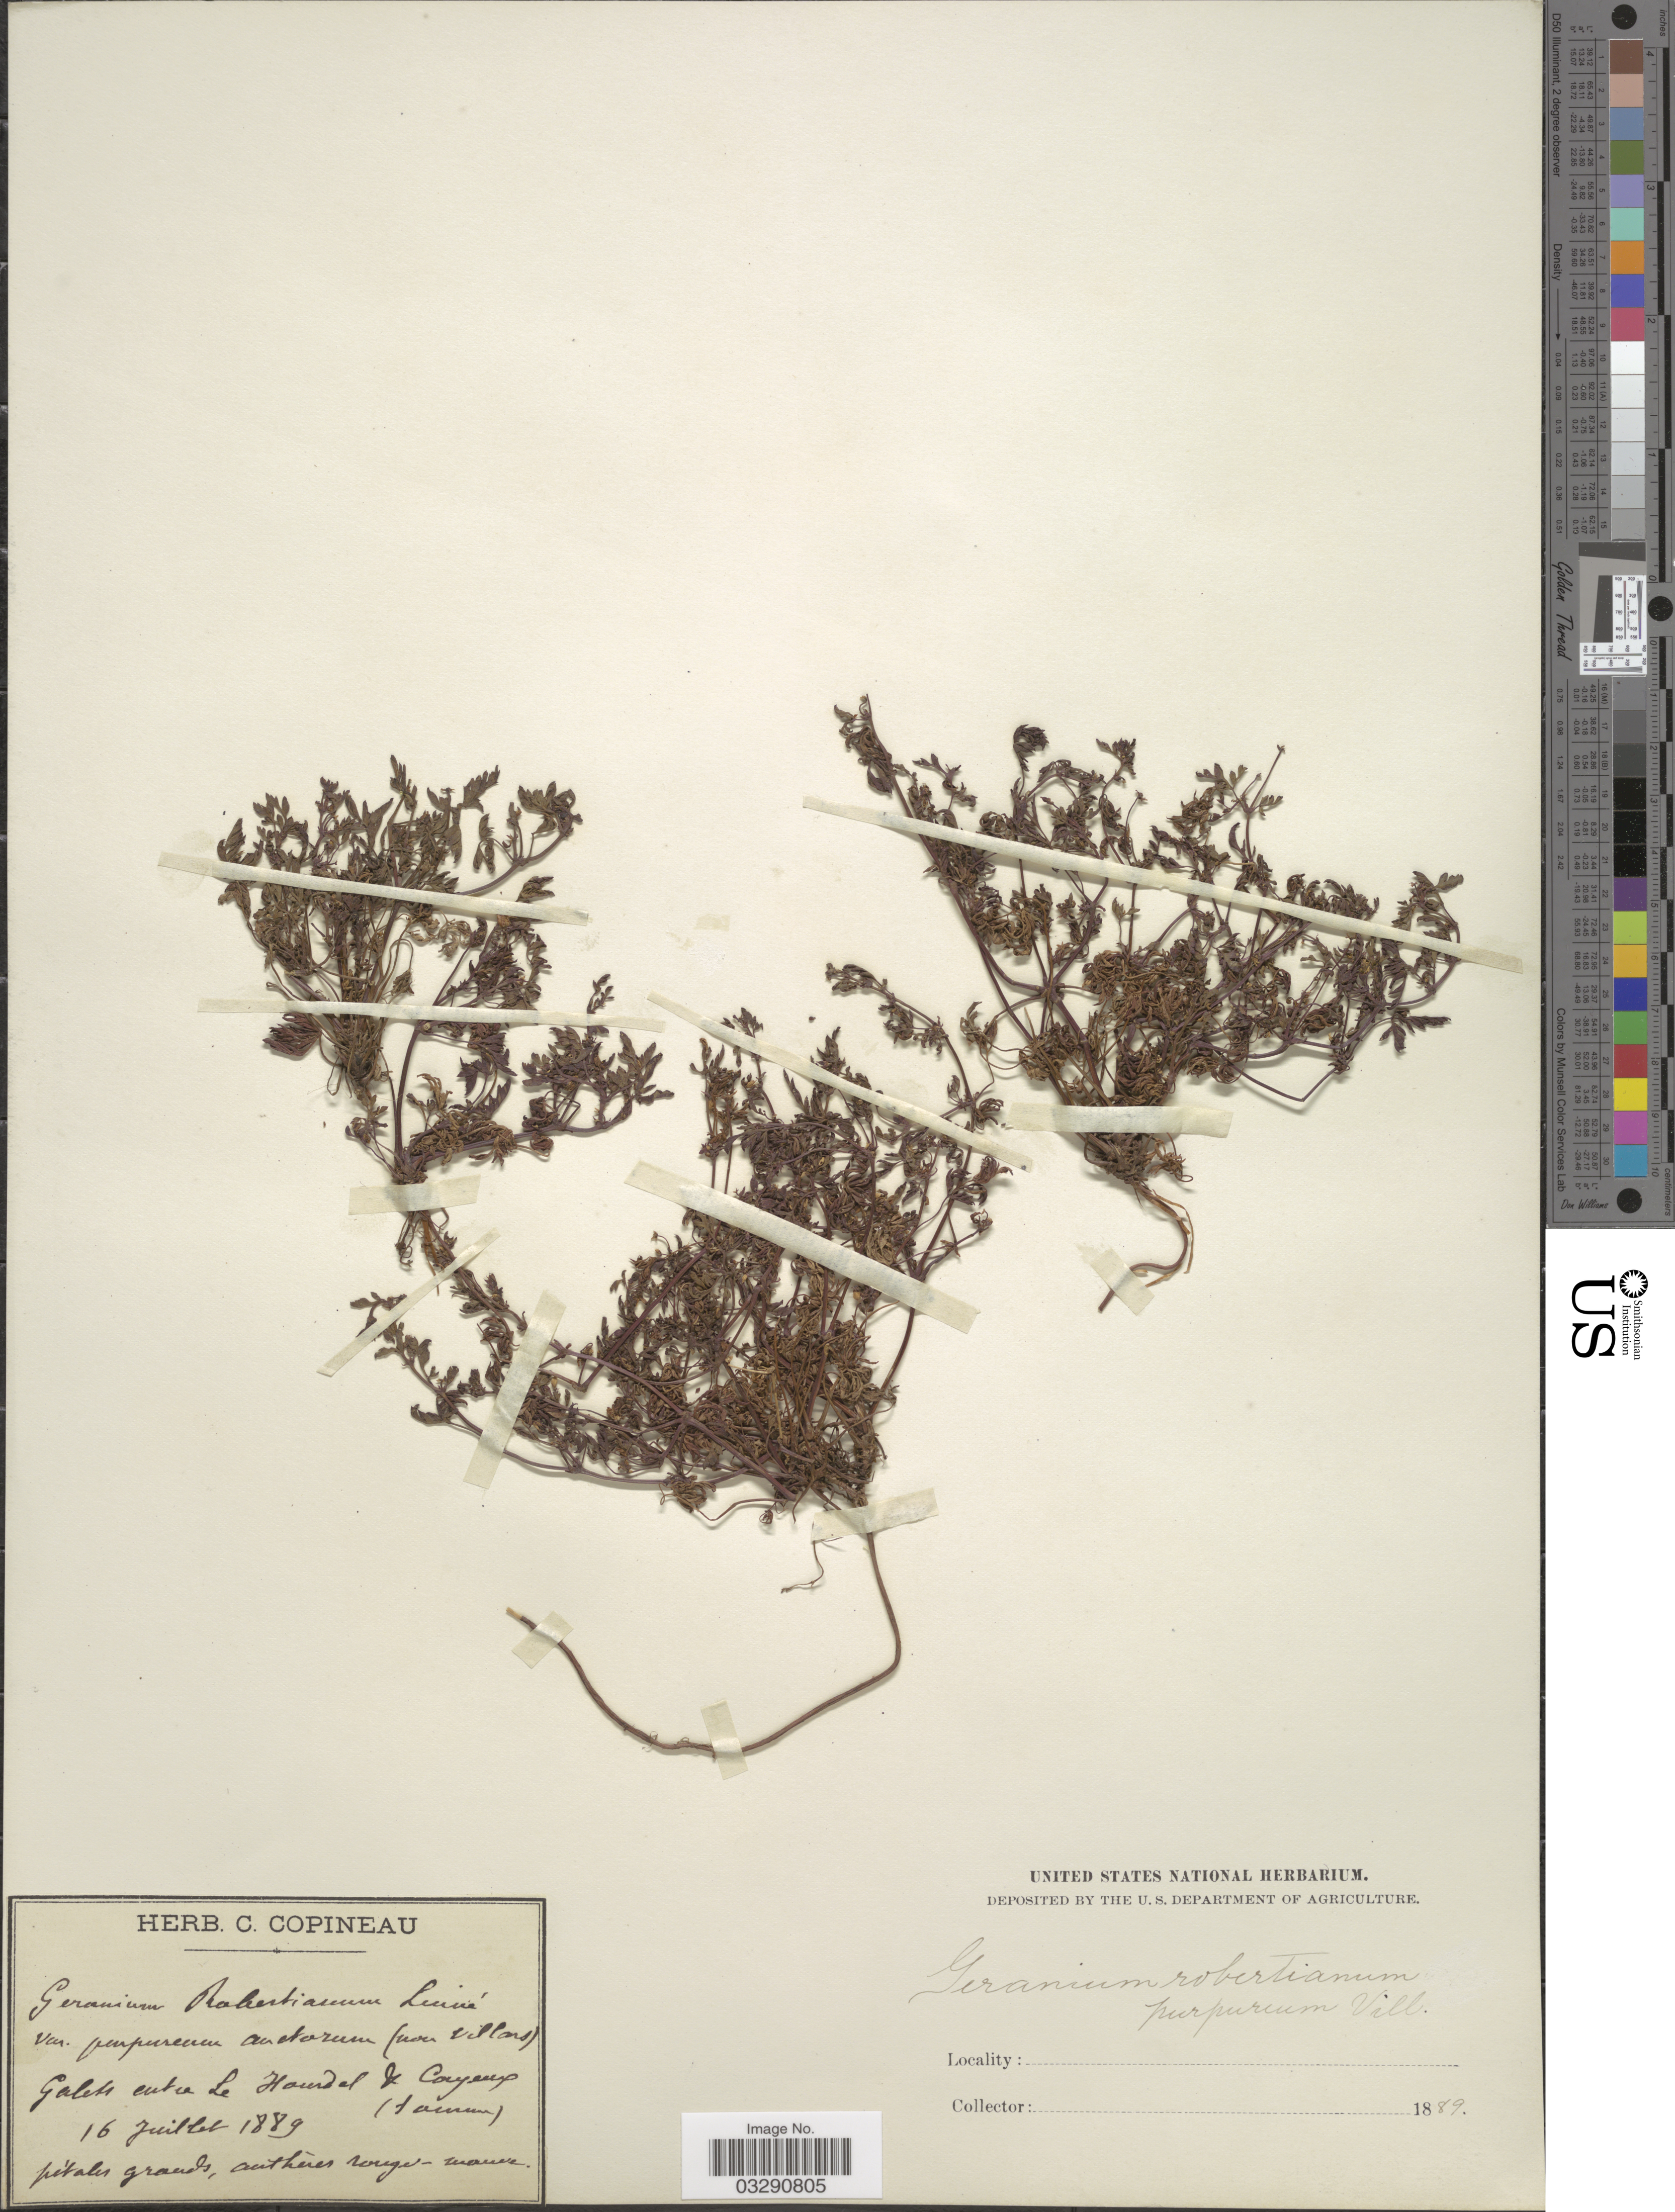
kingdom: Plantae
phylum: Tracheophyta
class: Magnoliopsida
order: Geraniales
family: Geraniaceae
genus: Geranium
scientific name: Geranium robertianum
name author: L.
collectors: ex herb. C. Copineau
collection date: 1889-07-16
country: France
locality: Galets entre Le Hamel & Cayeux.